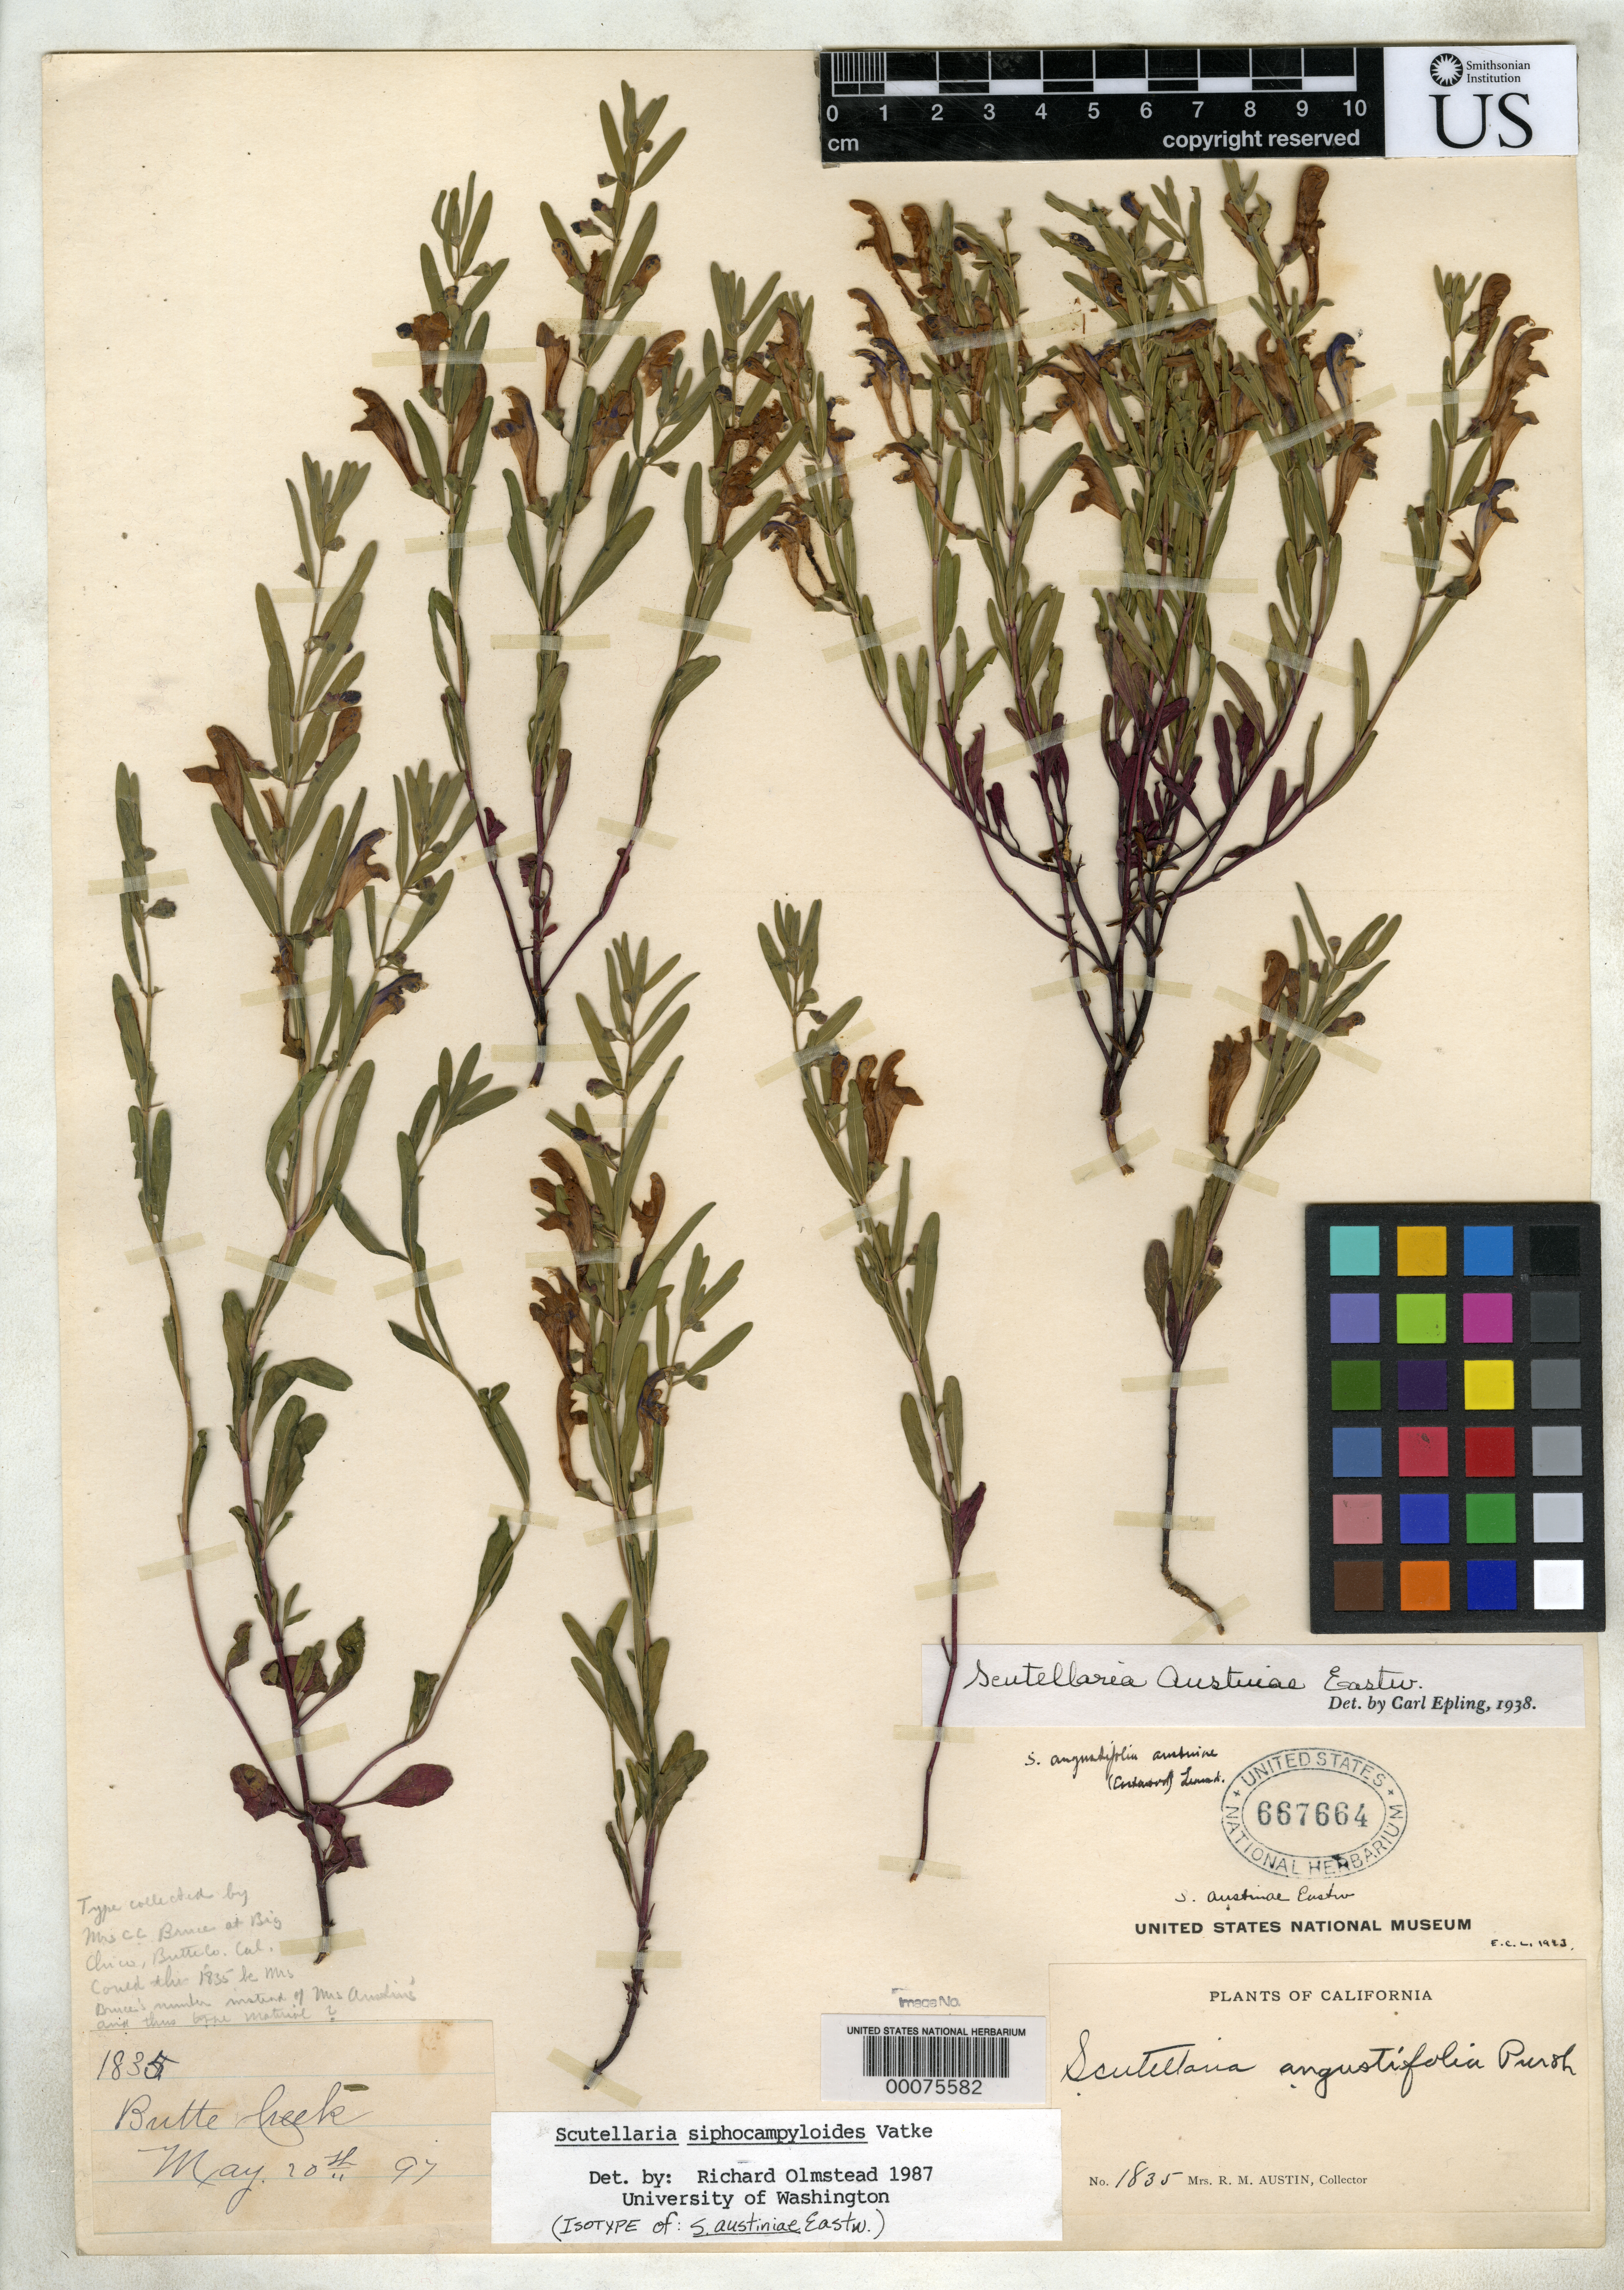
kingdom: Plantae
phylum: Tracheophyta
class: Magnoliopsida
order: Lamiales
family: Lamiaceae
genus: Scutellaria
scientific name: Scutellaria austinae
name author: Eastw.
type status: Isotype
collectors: C. Bruce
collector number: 1835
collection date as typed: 20 May 1897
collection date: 1897-05-20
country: United States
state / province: California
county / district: Butte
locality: Butte Creek, Big Chico.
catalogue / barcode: US 667664